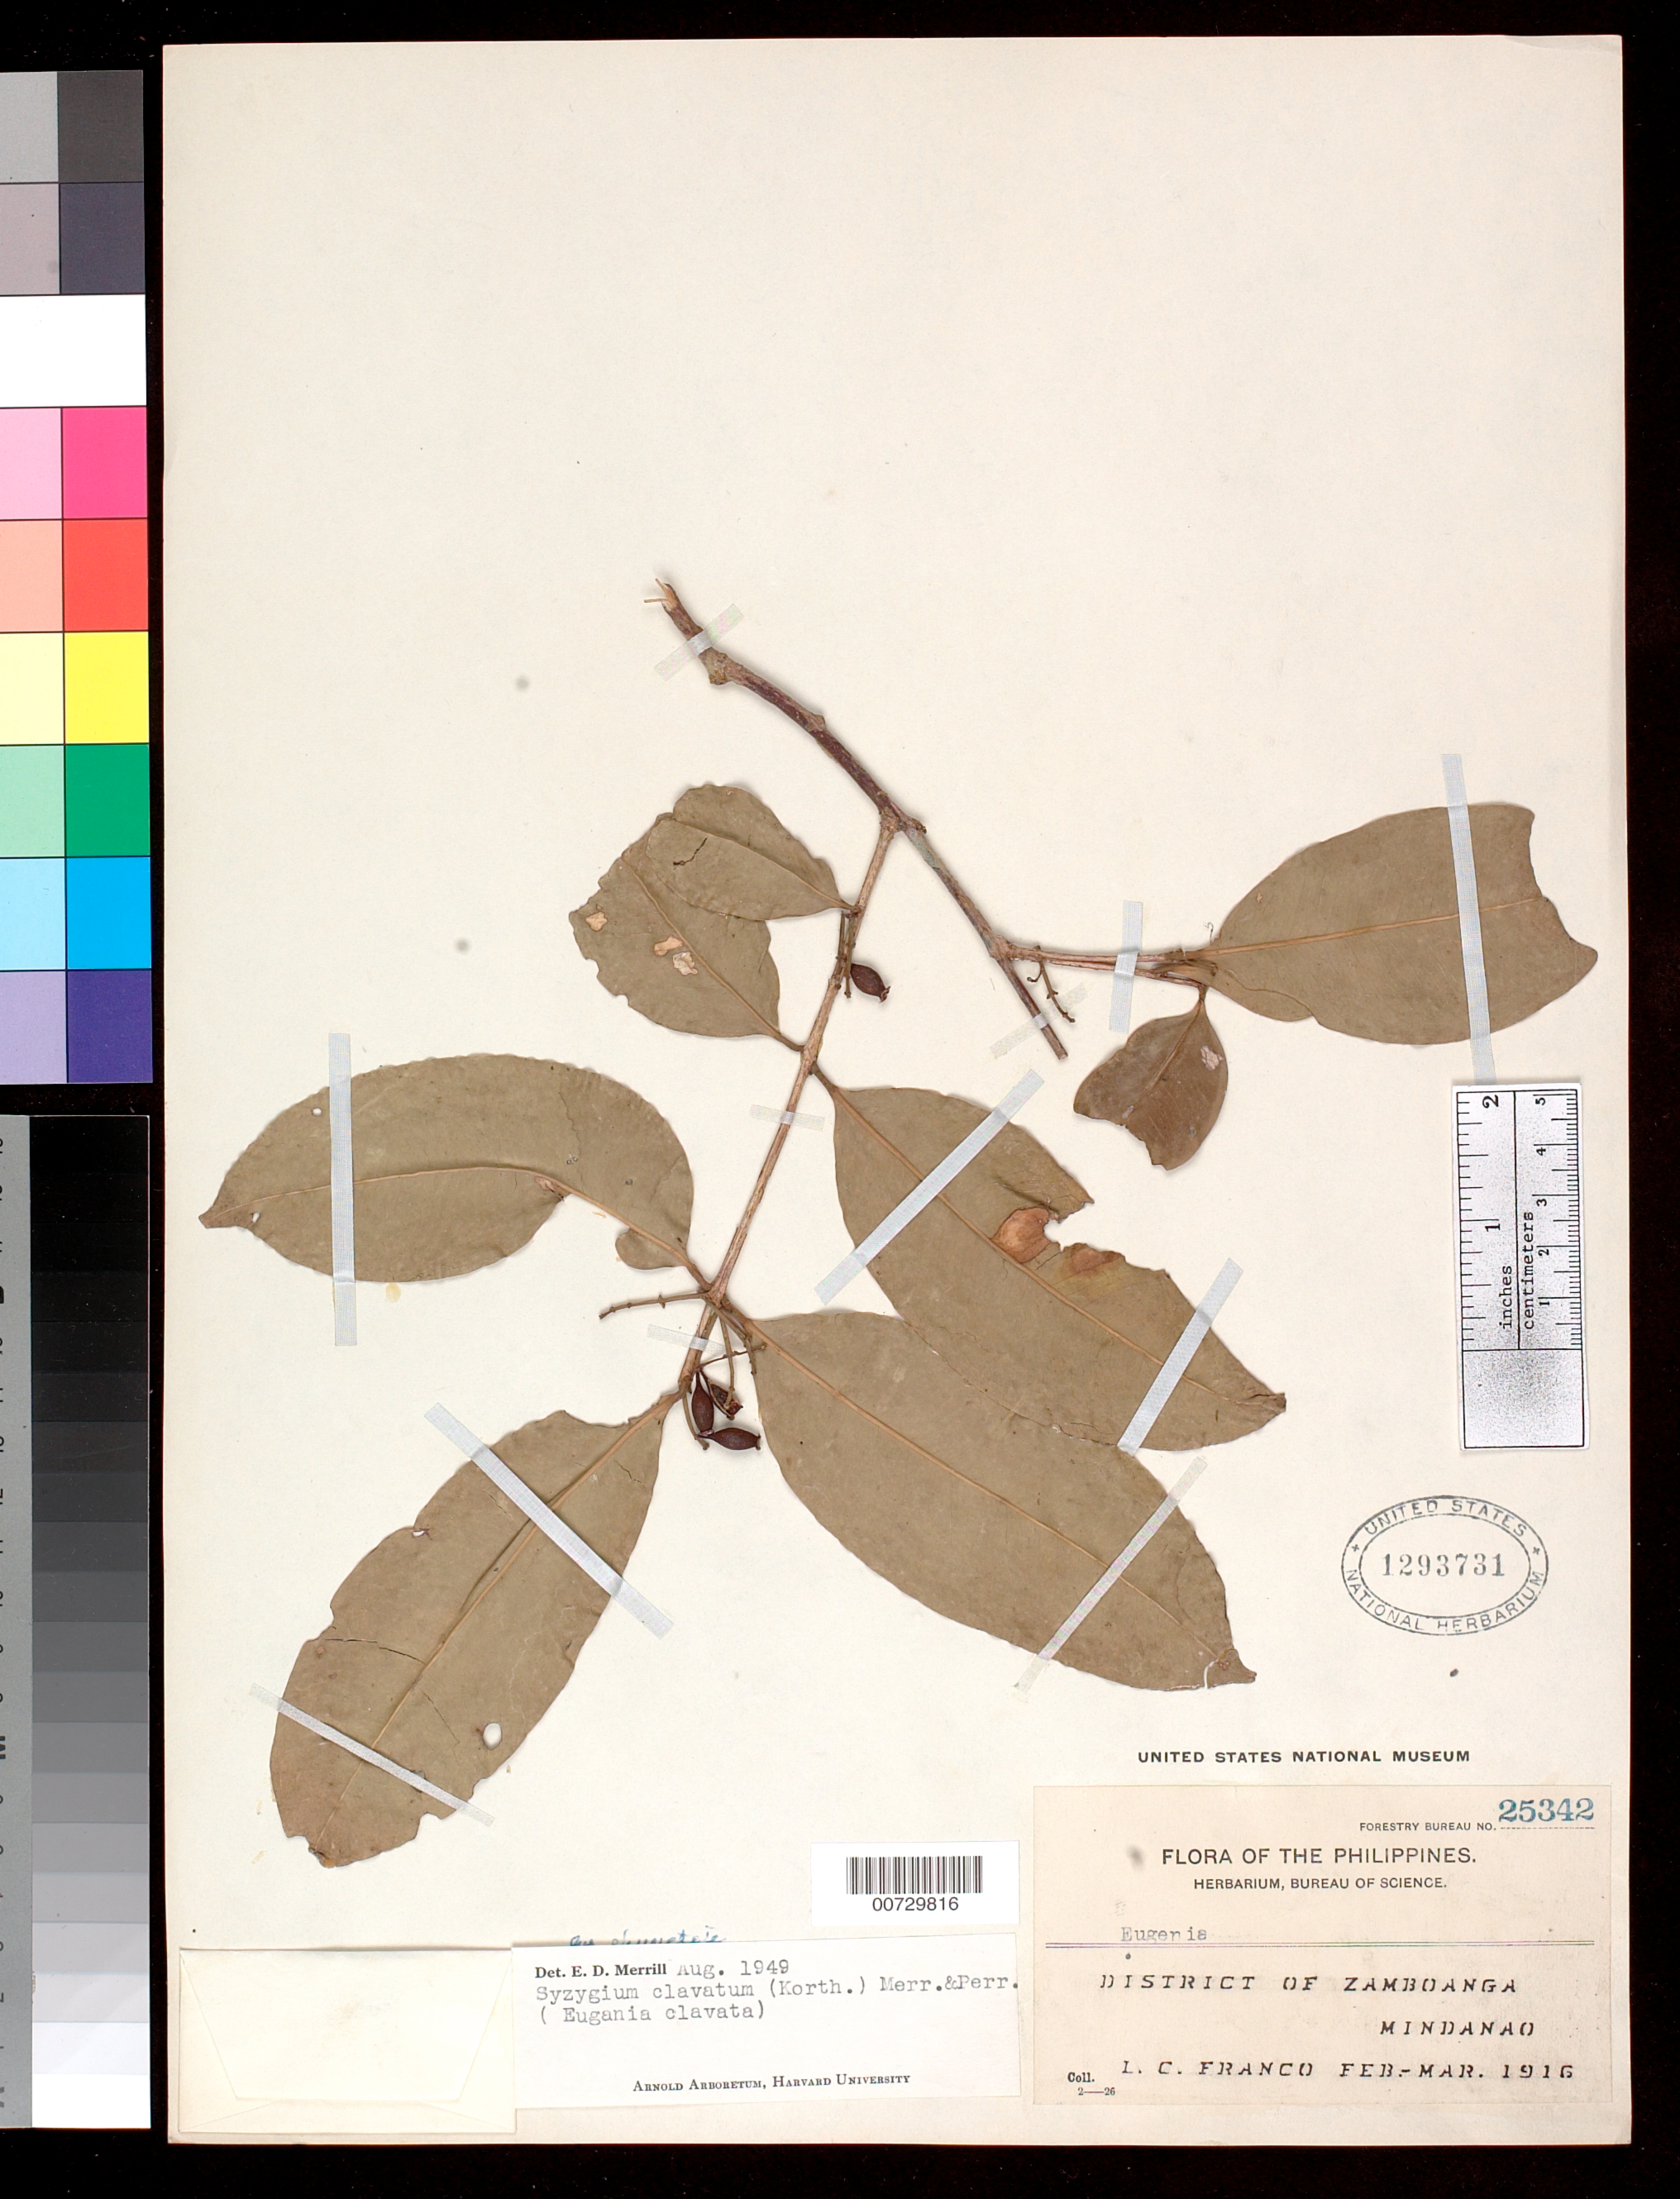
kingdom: Plantae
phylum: Tracheophyta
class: Magnoliopsida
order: Myrtales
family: Myrtaceae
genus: Syzygium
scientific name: Syzygium clavatum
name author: (Korth.) Merr. & Perr.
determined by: Merrill, Elmer D.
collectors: L. C. Franco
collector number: For.Bur. 25342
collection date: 1916-02/1916-03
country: Philippines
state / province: Zamboanga Peninsula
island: Mindanao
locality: Zamboanga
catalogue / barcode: US 1293731